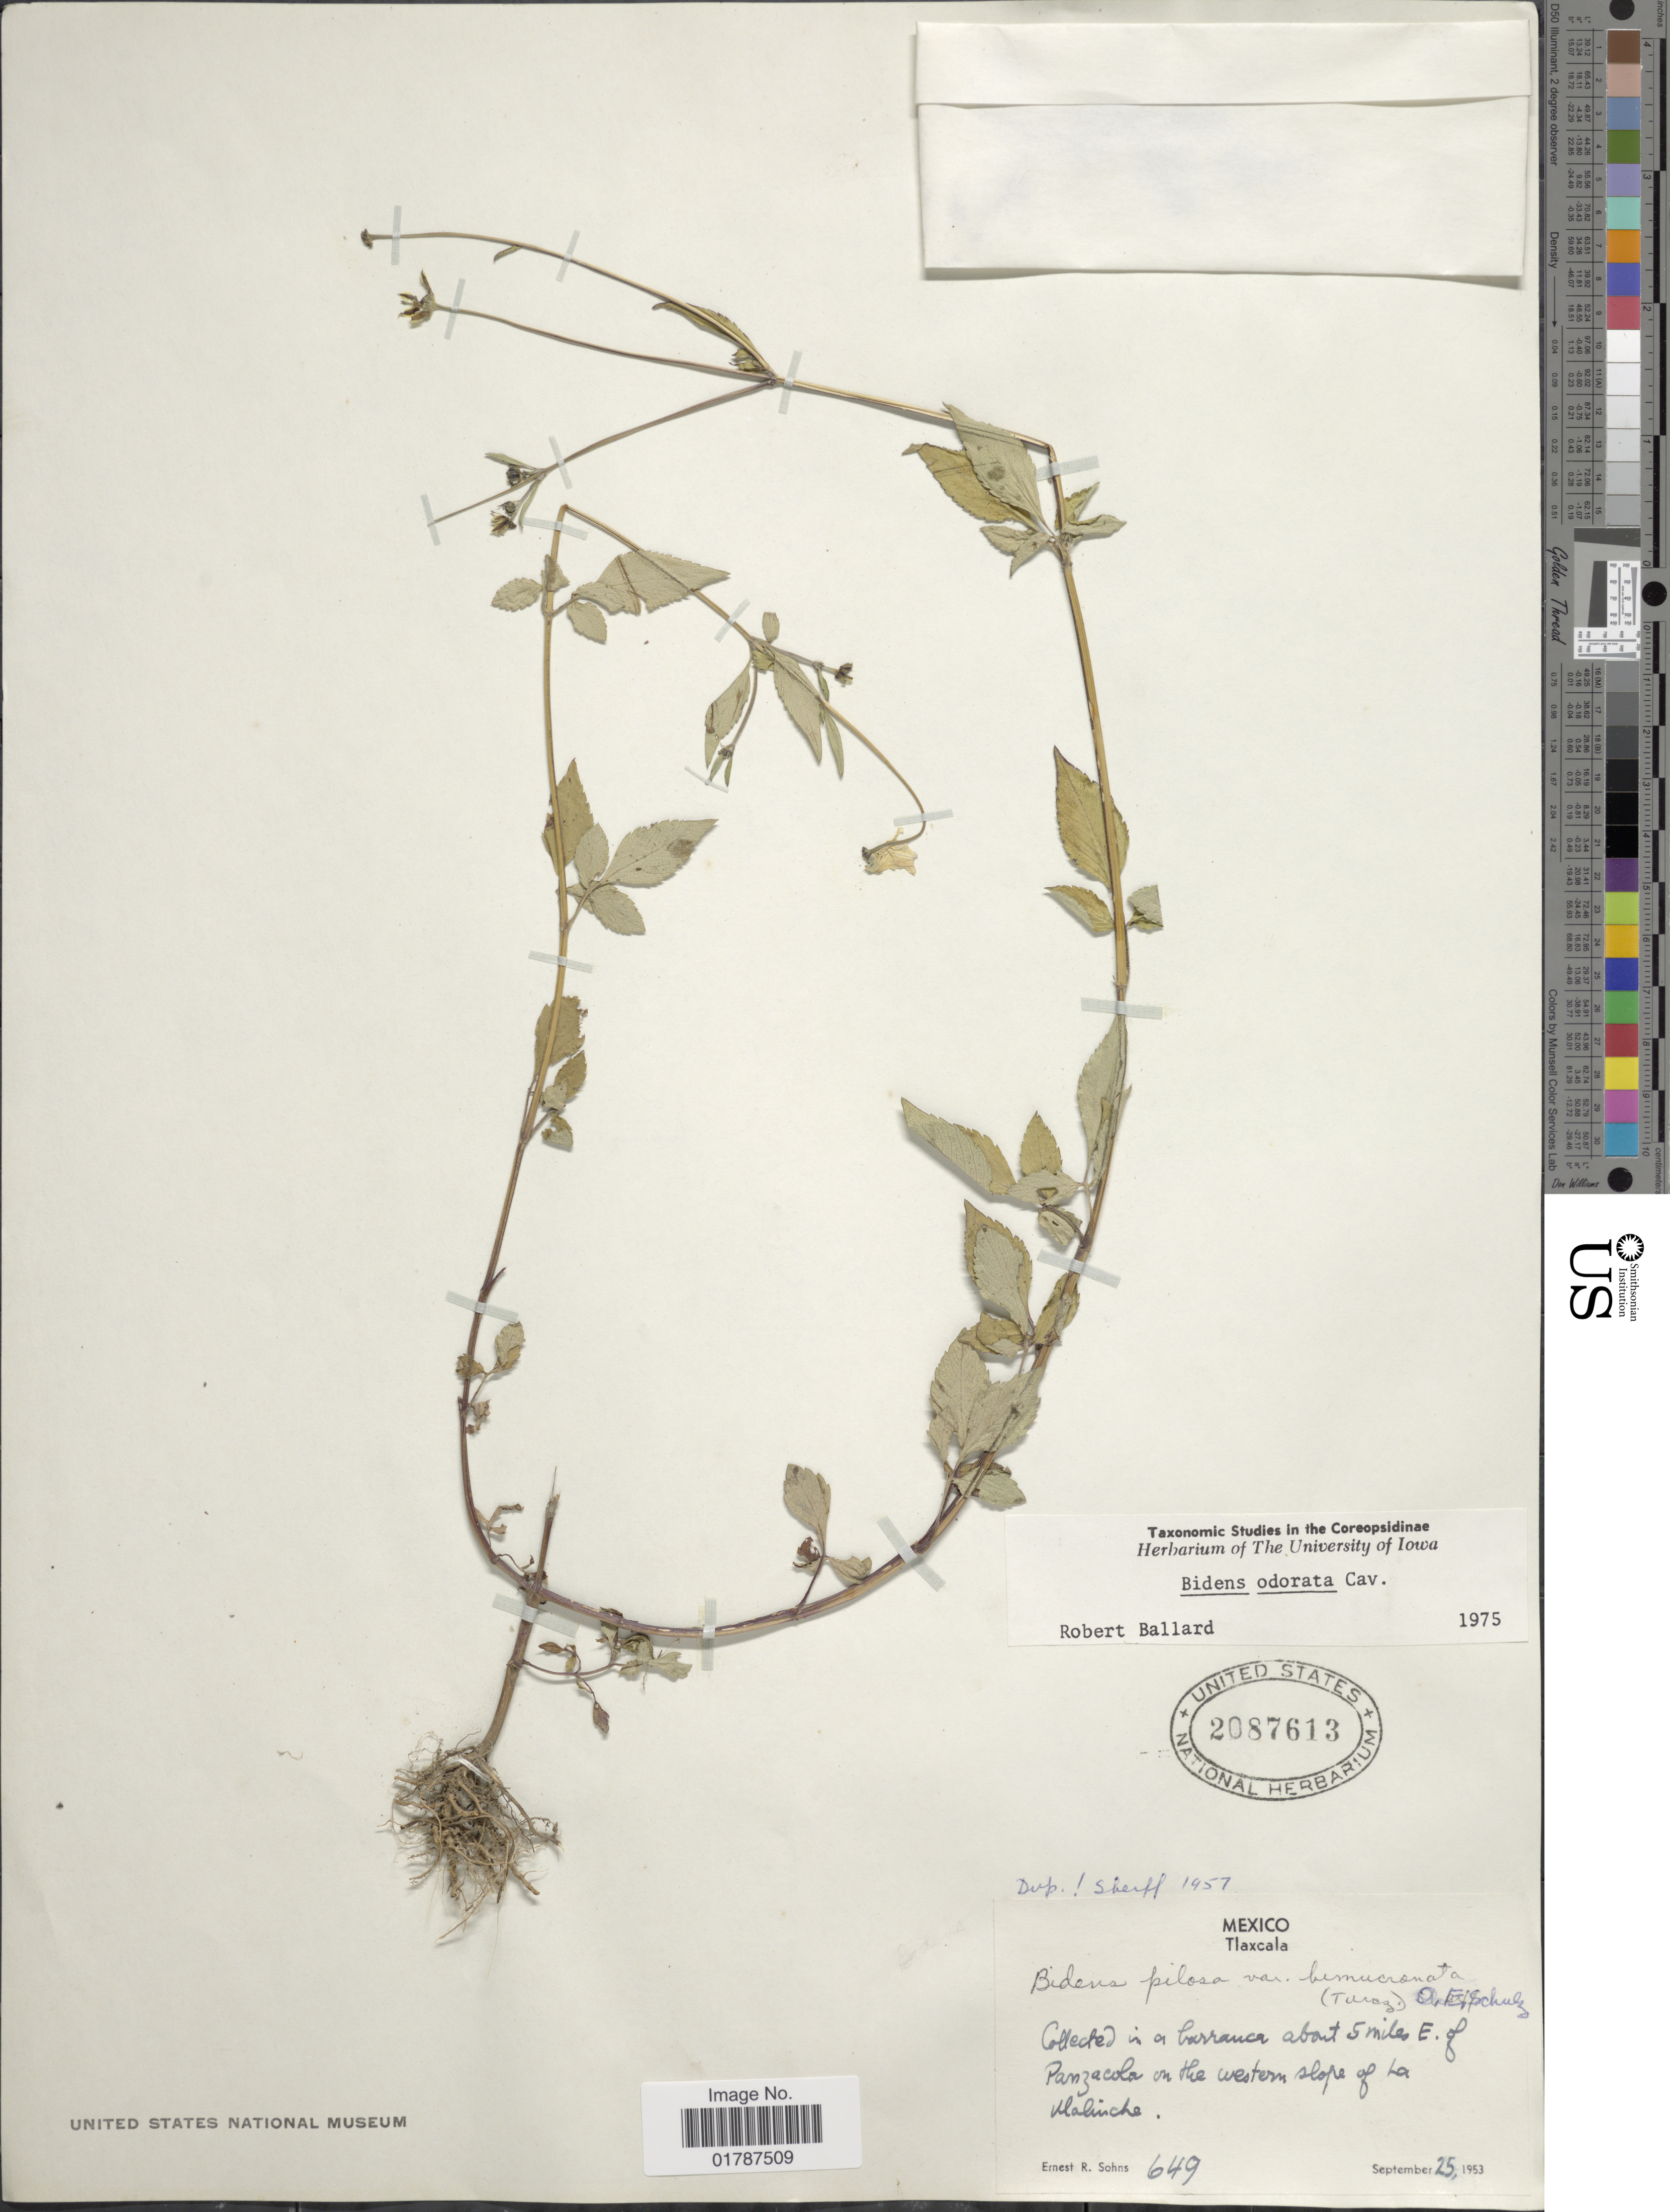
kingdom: Plantae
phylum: Tracheophyta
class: Magnoliopsida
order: Asterales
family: Asteraceae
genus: Bidens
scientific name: Bidens odorata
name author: Cav.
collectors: E. R. Sohns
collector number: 649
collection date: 1953-09-25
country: Mexico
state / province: Tlaxcala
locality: In a barranca about 5 miles E. of Panzacola on the western slope of La Ulalinche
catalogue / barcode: US 2087613